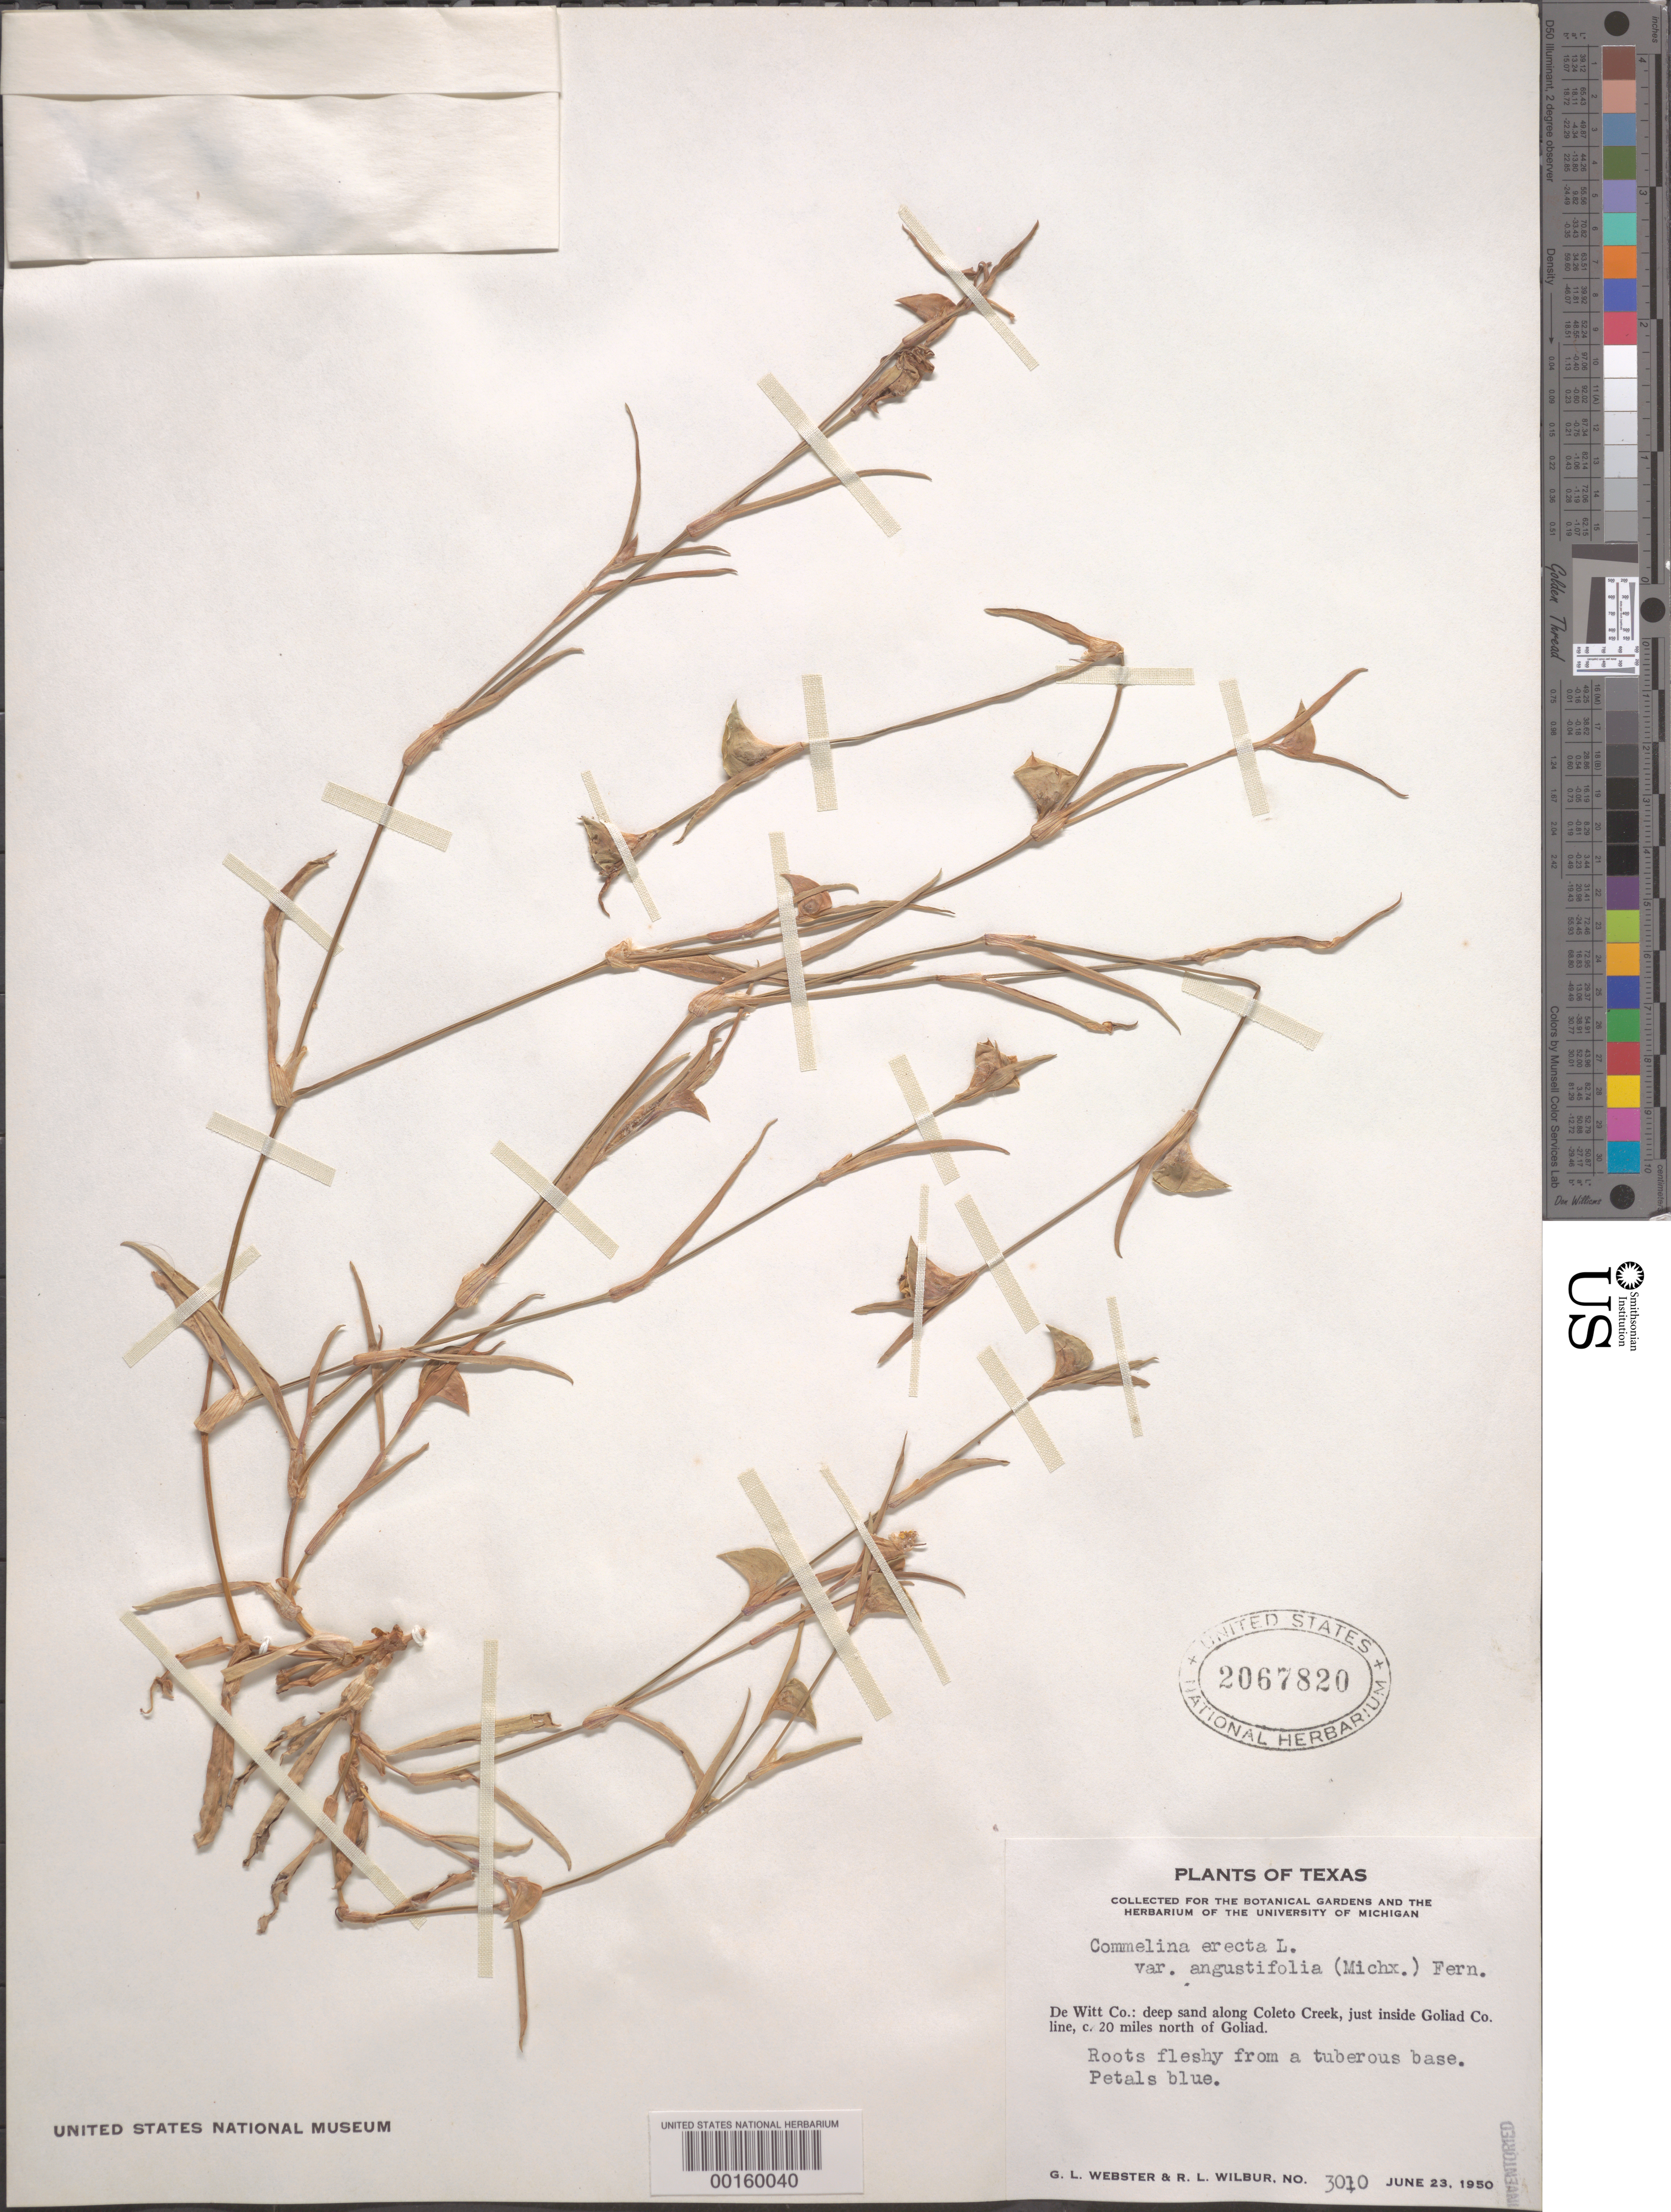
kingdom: Plantae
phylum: Tracheophyta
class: Liliopsida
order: Commelinales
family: Commelinaceae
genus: Commelina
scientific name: Commelina erecta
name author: L.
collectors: G. L. Webster & R. L. Wilbur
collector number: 3010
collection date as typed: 23 Jun 1950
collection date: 1950-06-23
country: United States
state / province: Texas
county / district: De Witt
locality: Just inside goliad co. line along coleto creek. 20mi. n of goliad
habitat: Deep sand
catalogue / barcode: US 2067820